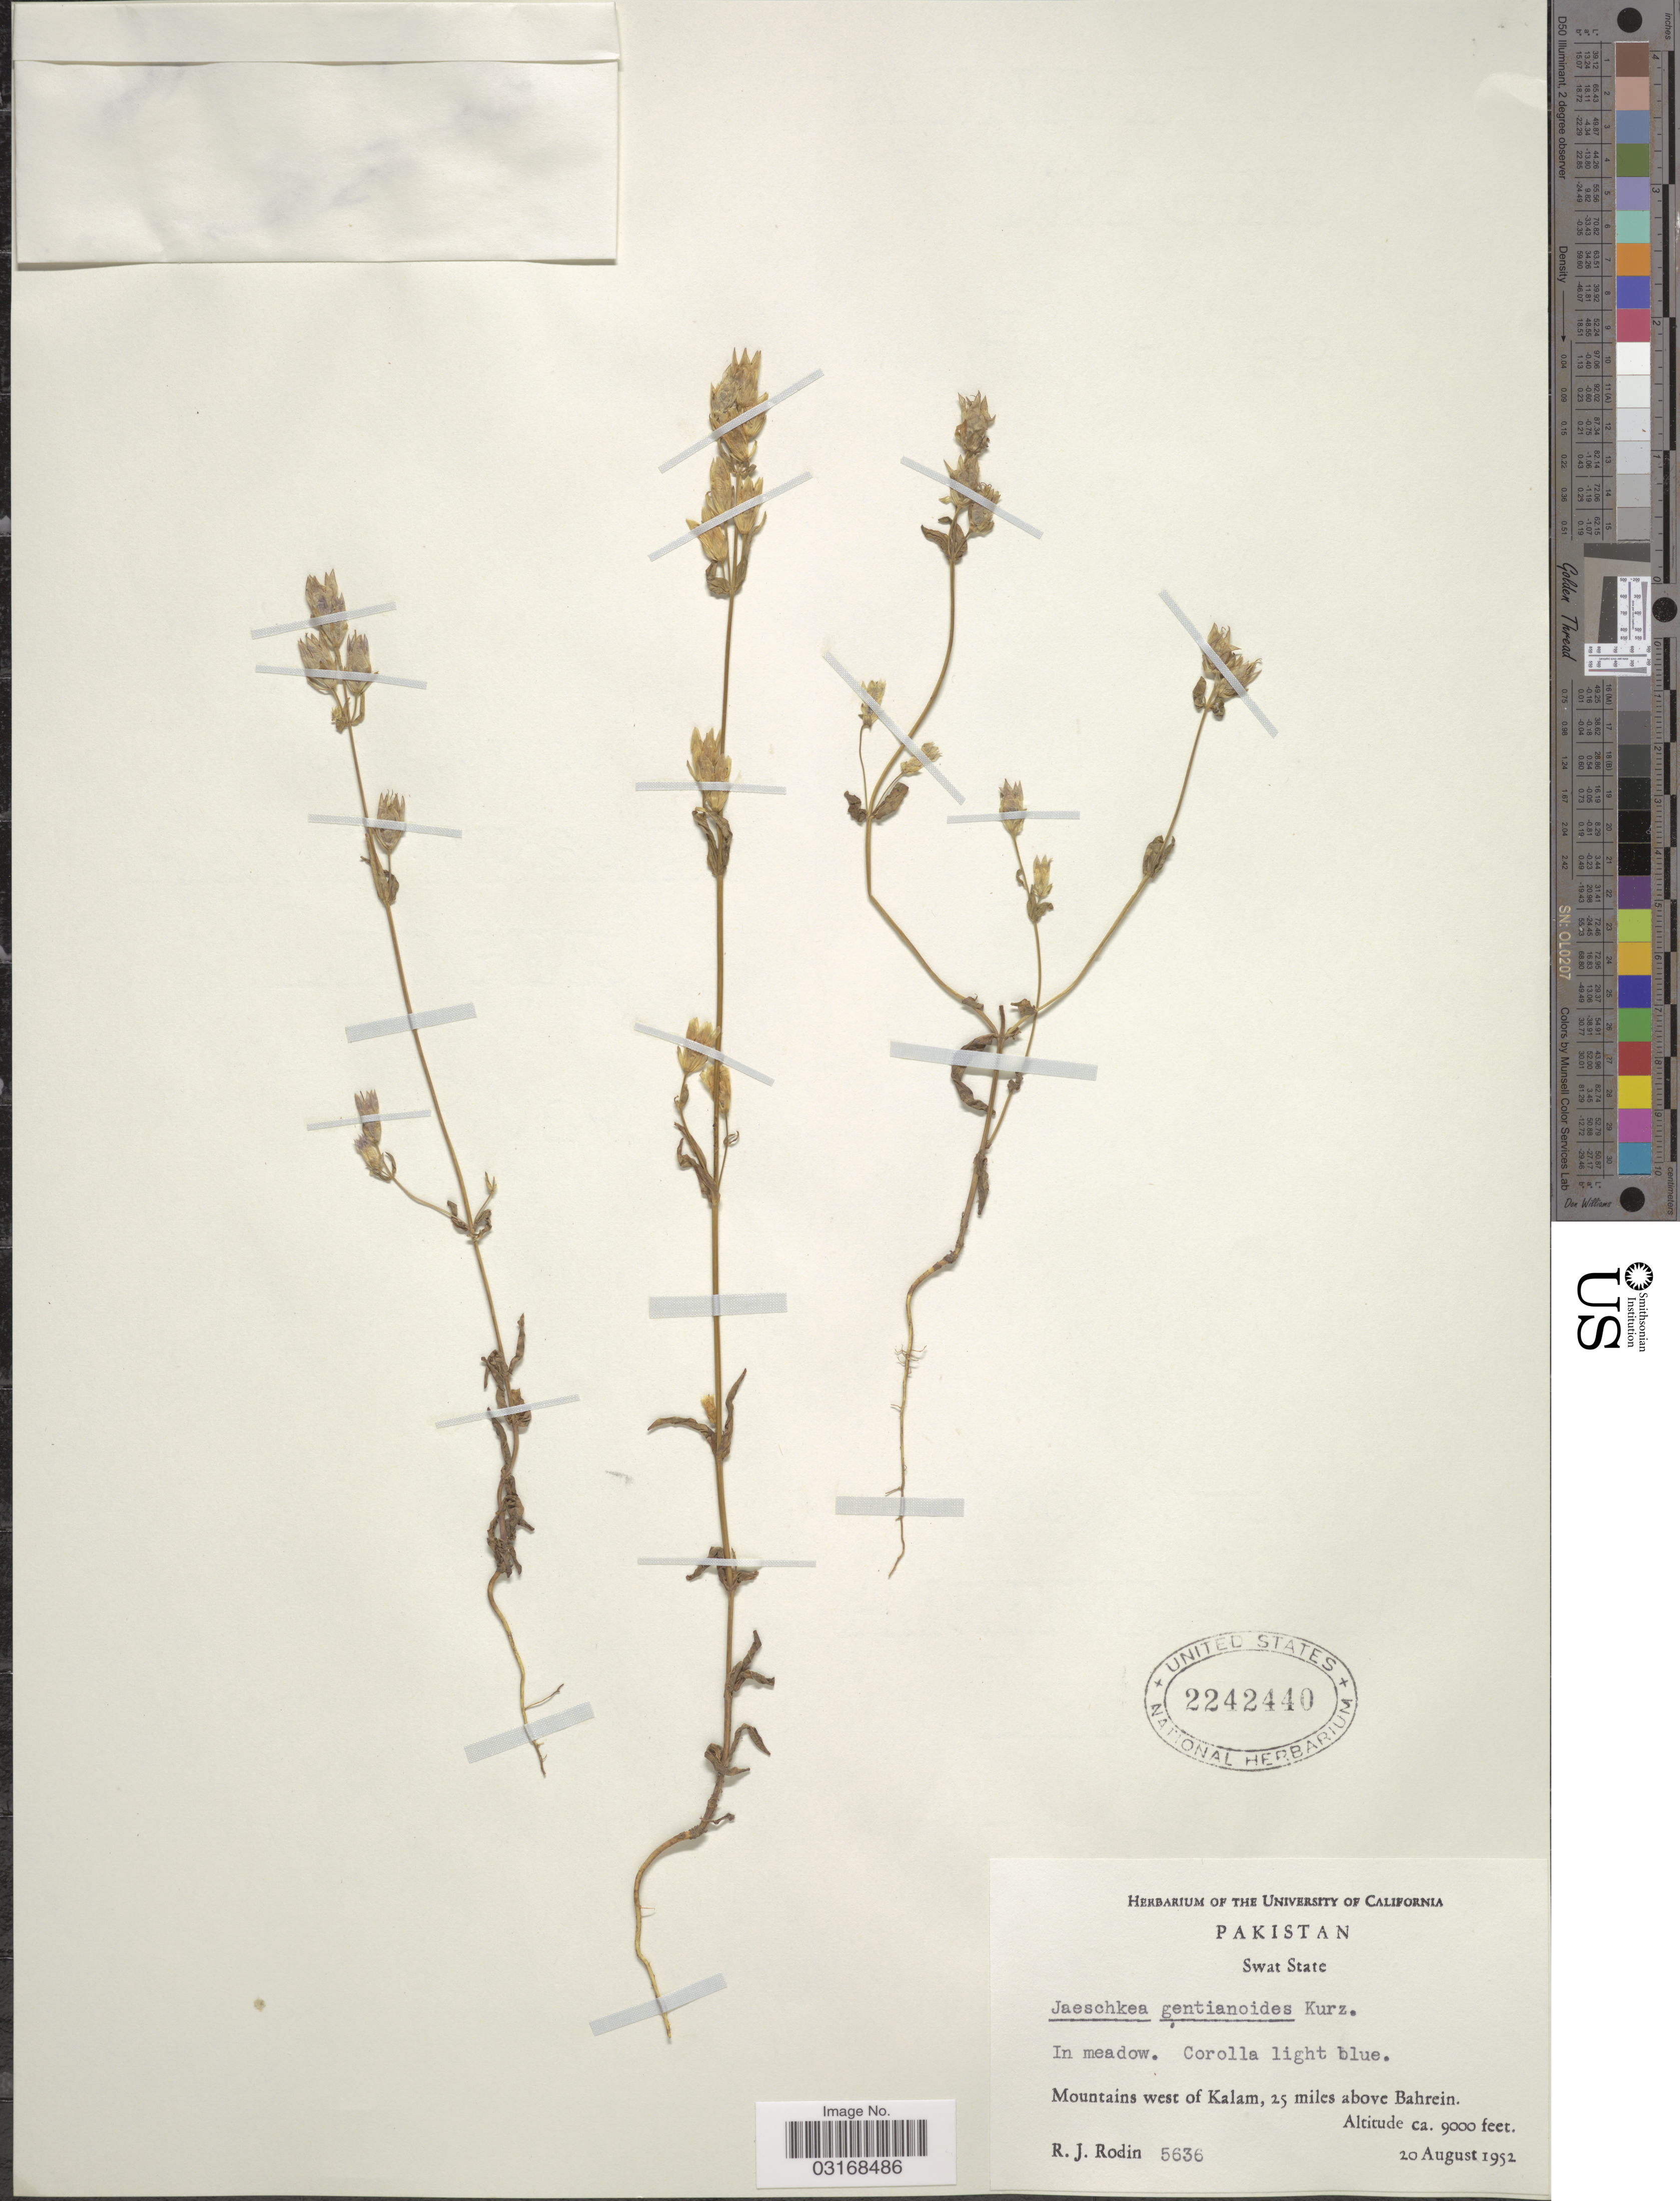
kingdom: Plantae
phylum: Tracheophyta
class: Magnoliopsida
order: Gentianales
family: Gentianaceae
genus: Jaeschkea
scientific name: Jaeschkea gentianoides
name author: Kurz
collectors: R. J. Rodin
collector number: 5636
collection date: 1952-08-20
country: Pakistan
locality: Swat State. Mountains west of Kalam, 25 miles above Bahrein.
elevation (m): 2743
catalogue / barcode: US 2242440